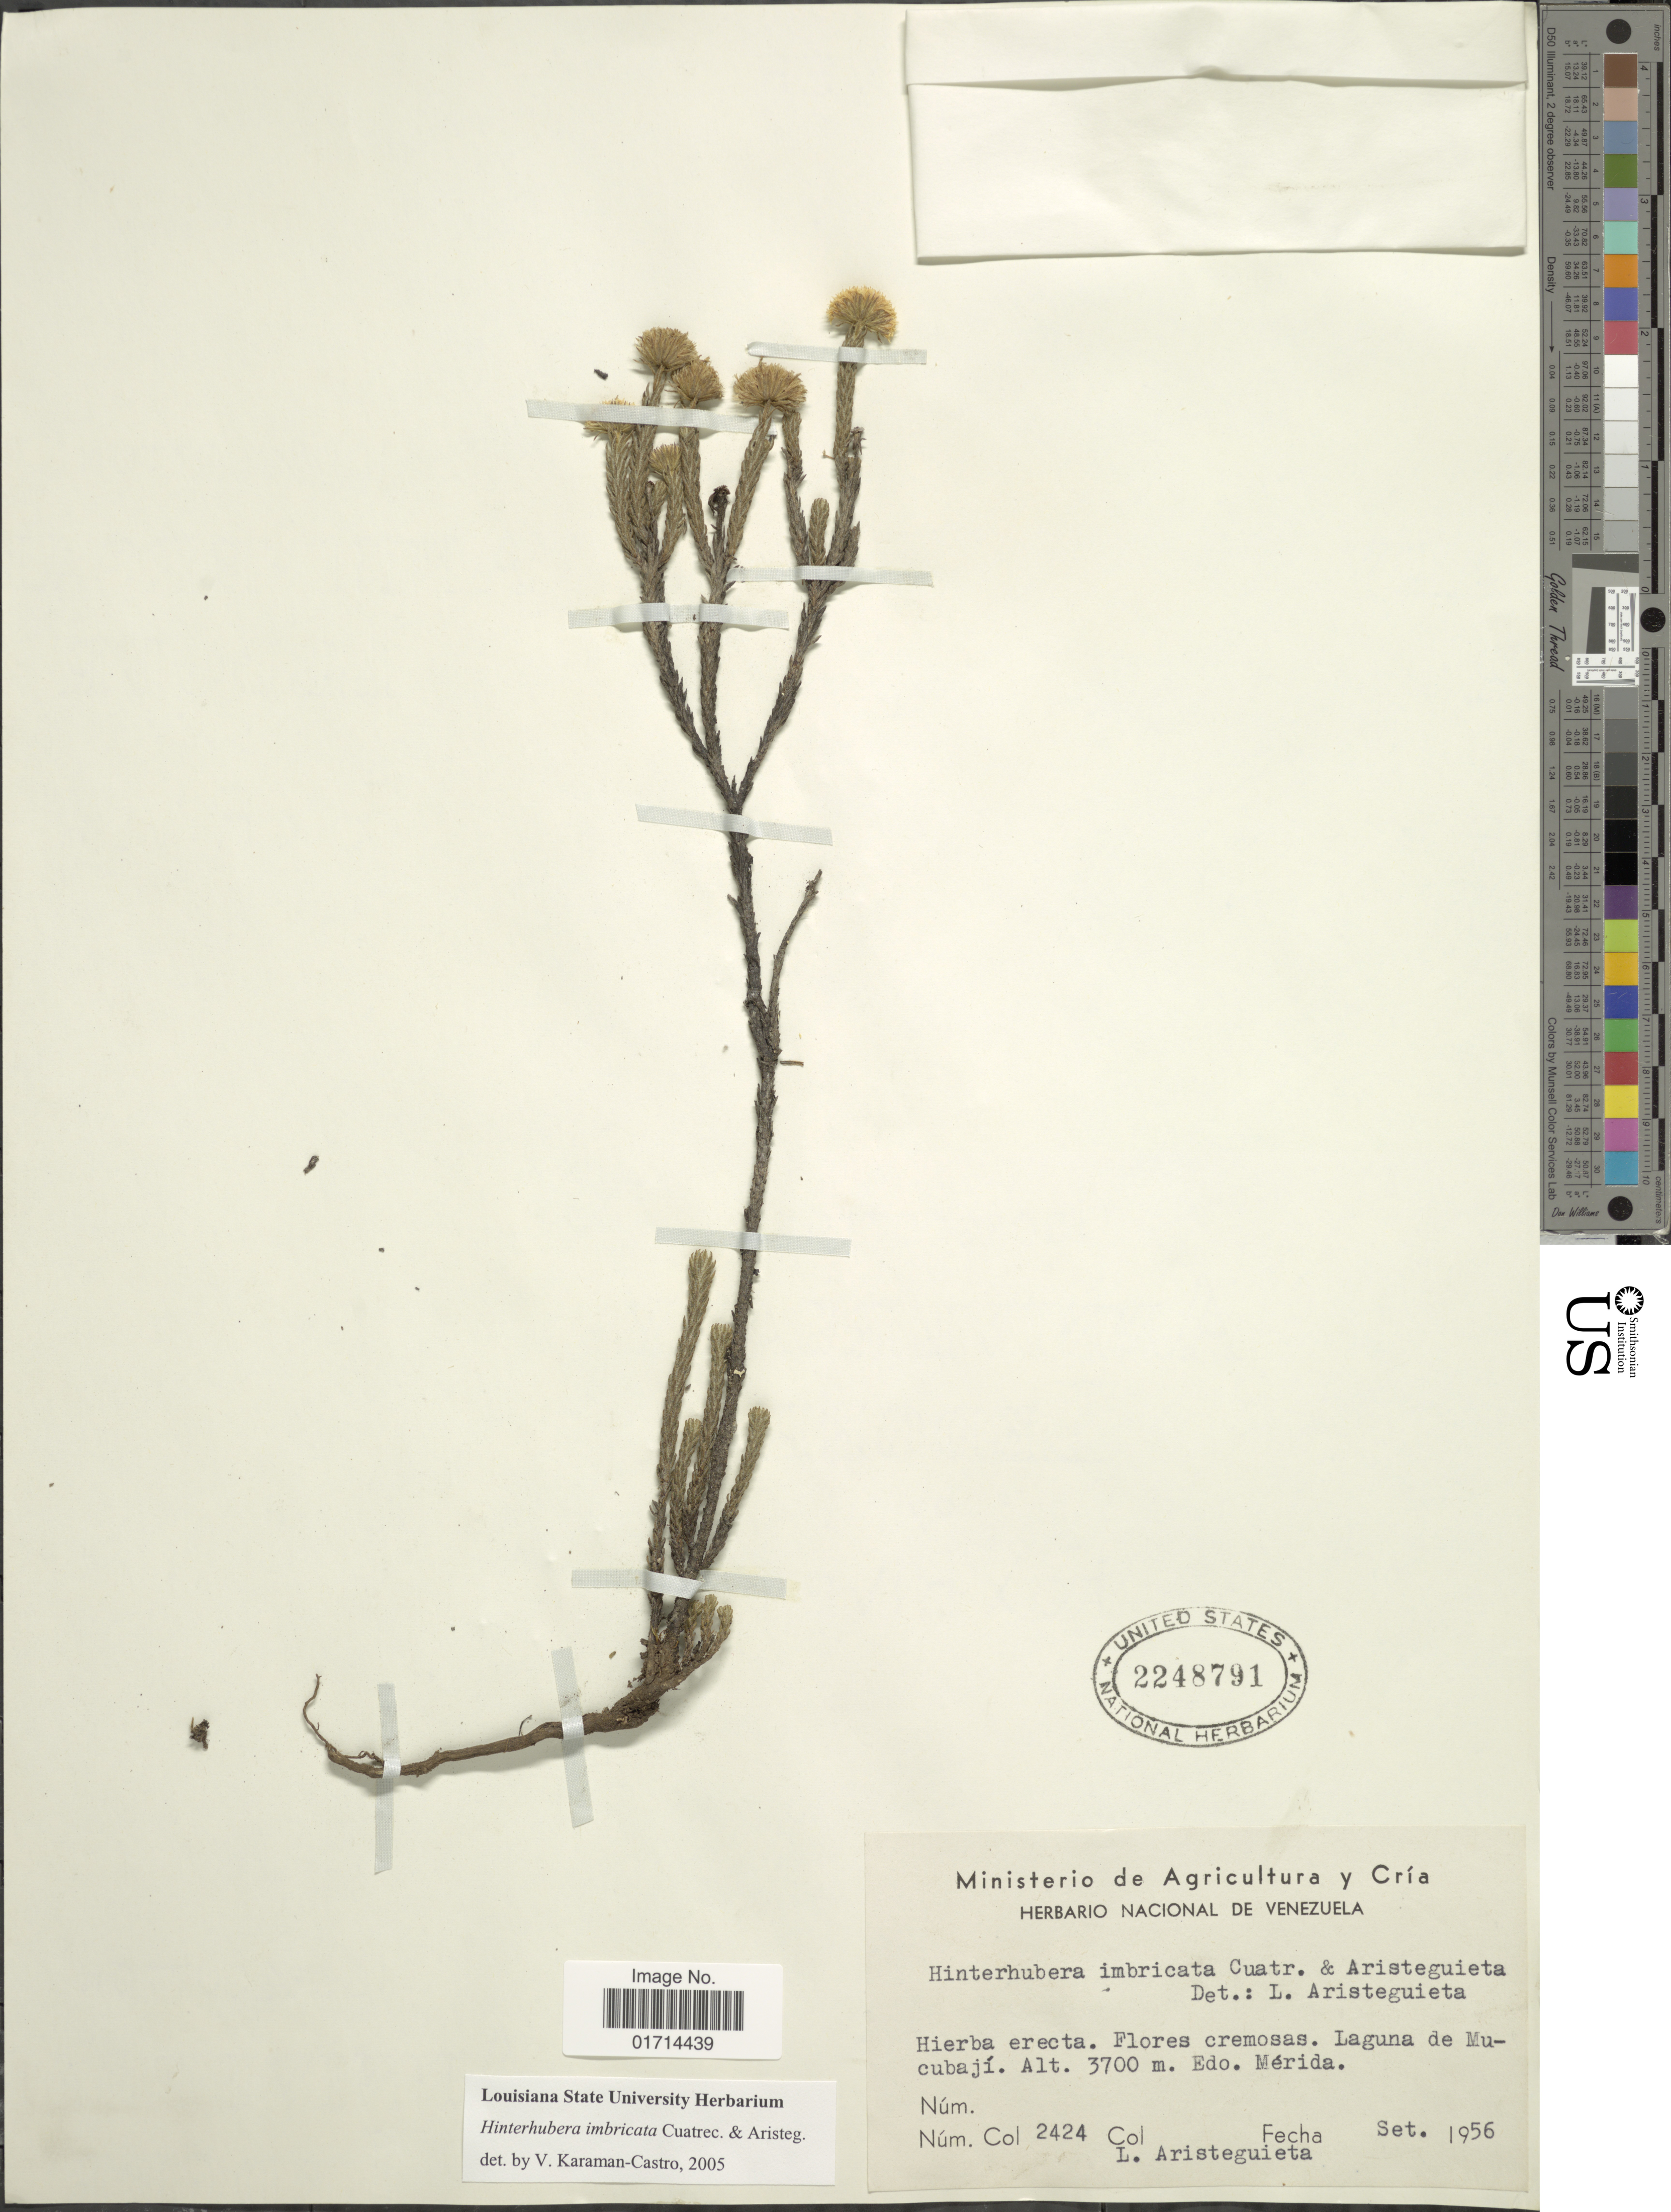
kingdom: Plantae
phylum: Tracheophyta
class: Magnoliopsida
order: Asterales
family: Asteraceae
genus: Hinterhubera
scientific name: Hinterhubera imbricata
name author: Cuatrec. & Aristeg.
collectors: L. Aristeguieta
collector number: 2424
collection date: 1956-09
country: Venezuela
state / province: Mérida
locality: Laguna de Mucubaji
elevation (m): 3700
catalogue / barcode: US 2248791